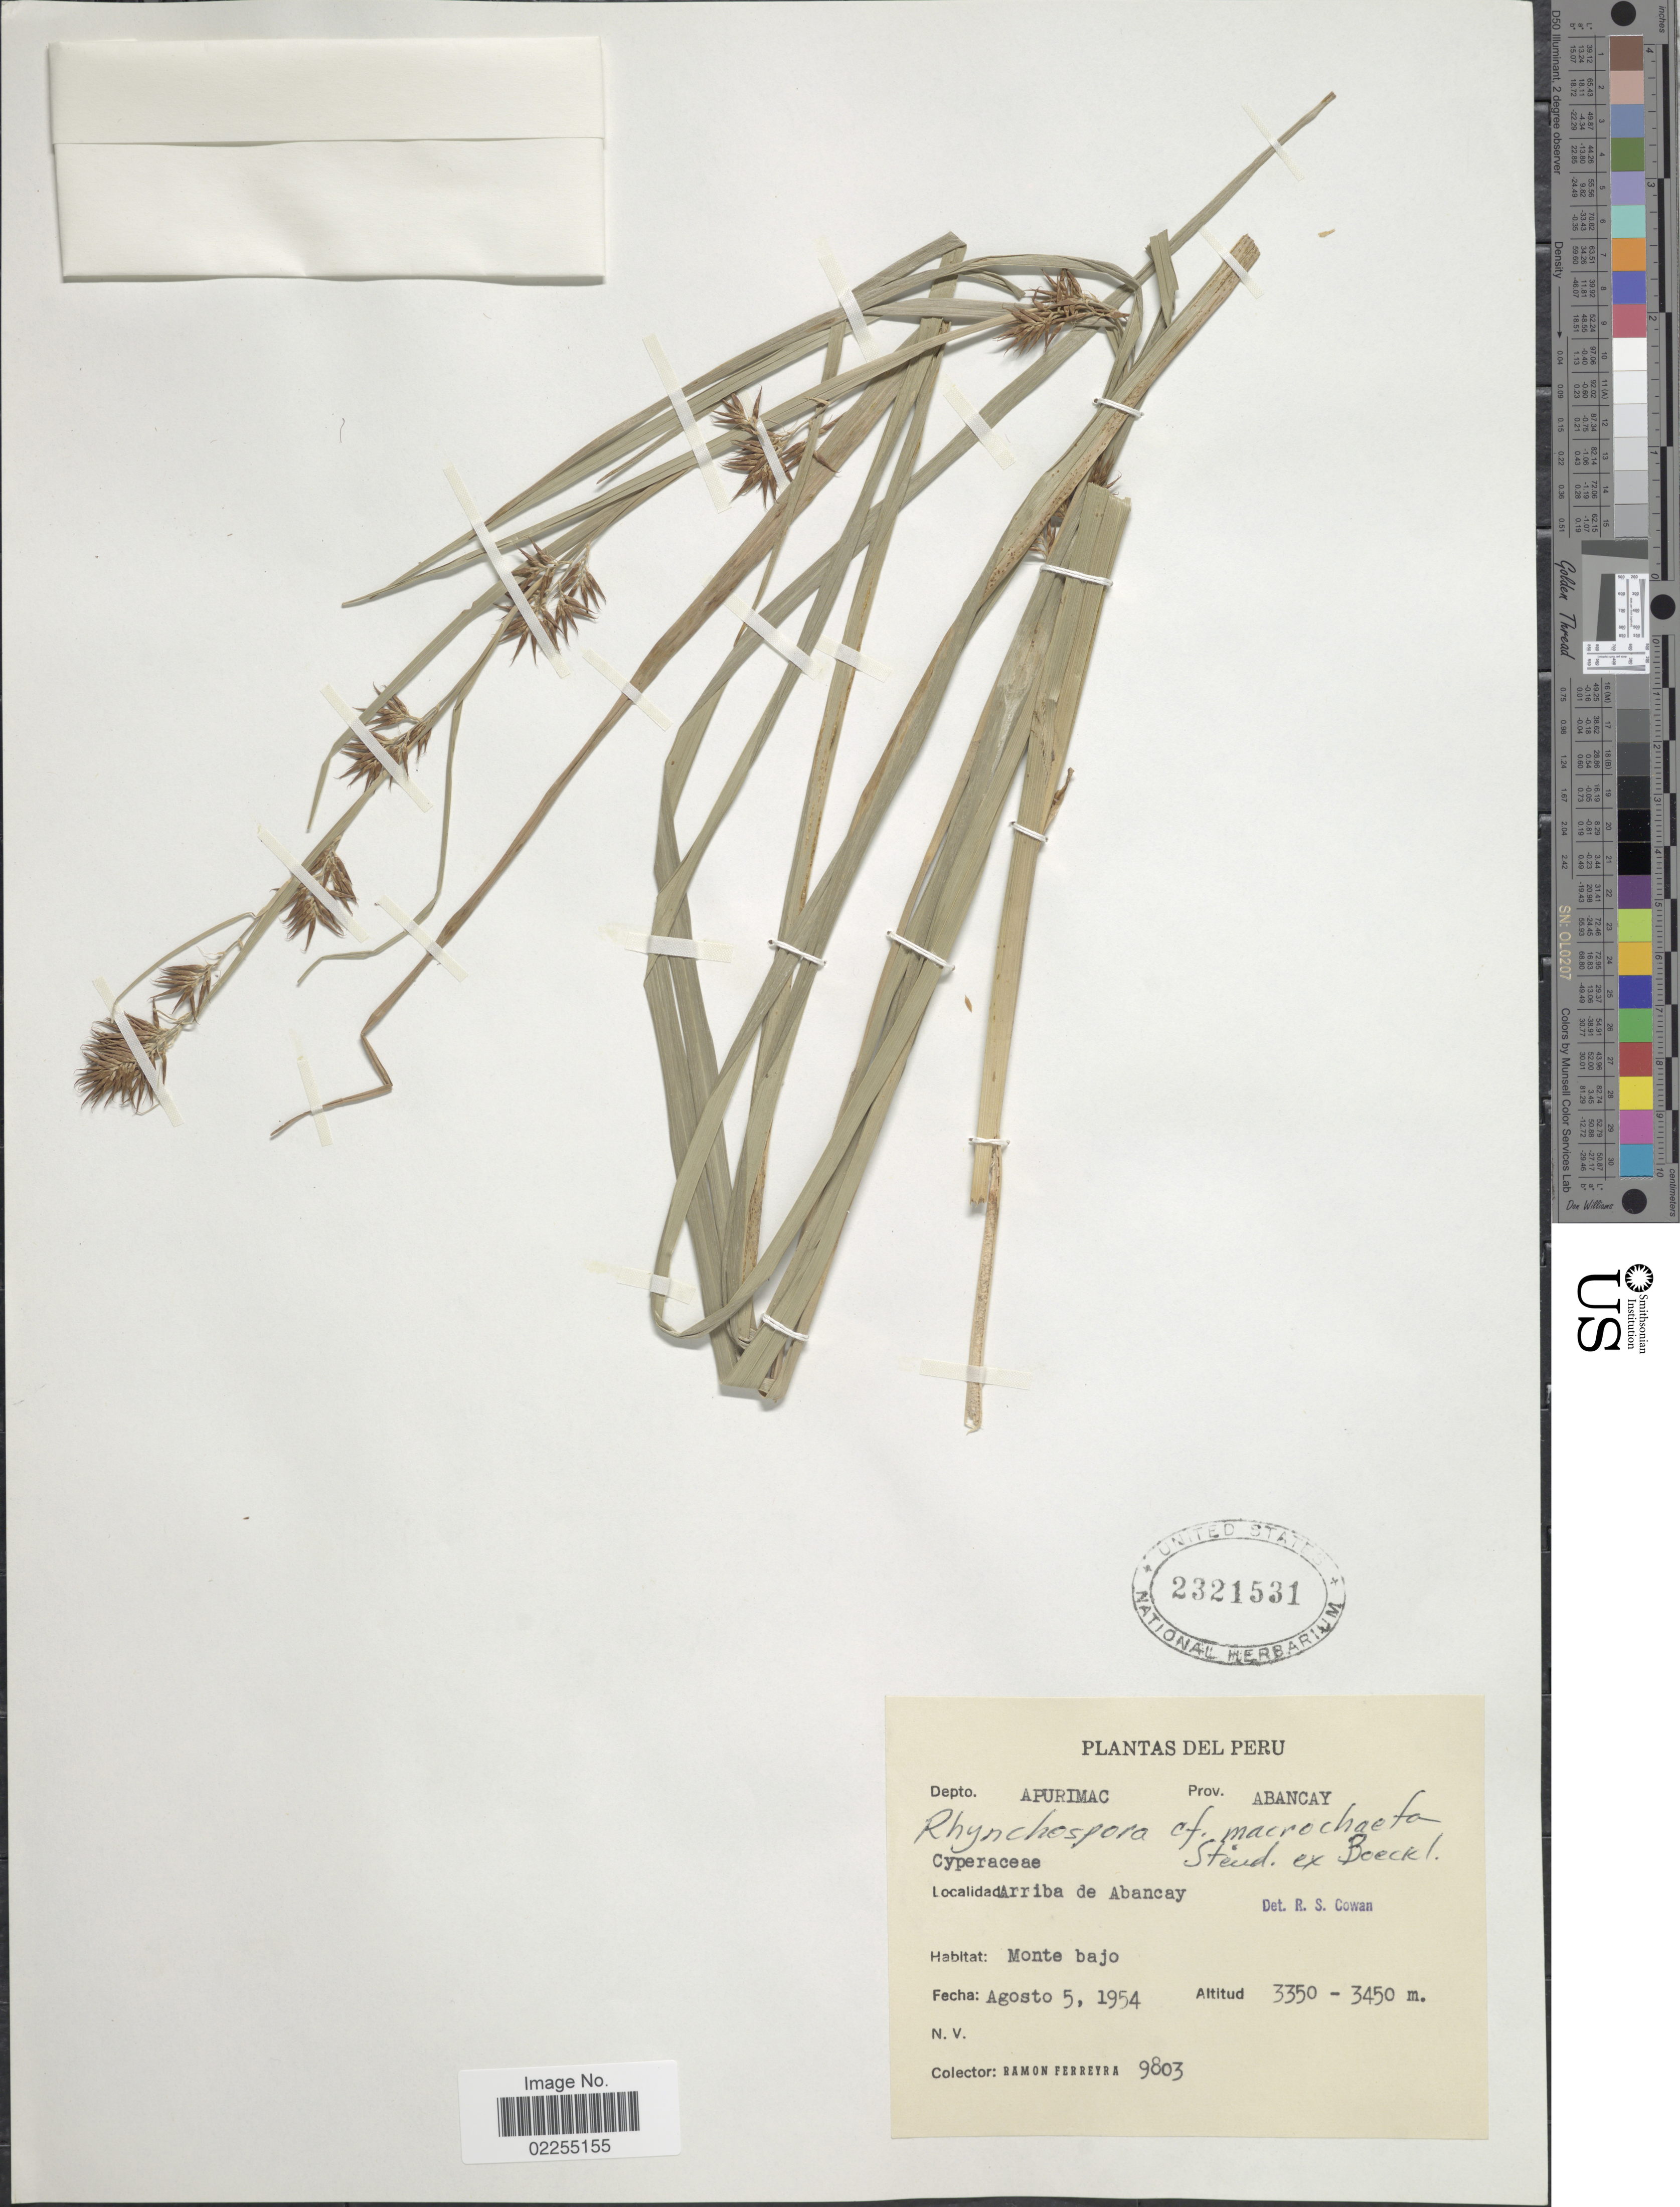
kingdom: Plantae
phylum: Tracheophyta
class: Liliopsida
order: Poales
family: Cyperaceae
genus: Rhynchospora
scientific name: Rhynchospora macrochaeta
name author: Steud. ex Boeckeler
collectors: R. A. Ferreyra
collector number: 9803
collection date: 1954-08-05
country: Peru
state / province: Apurímac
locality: Depto. Apurimac. prov. Abancay. Arriba de Abancay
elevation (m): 3350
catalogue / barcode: US 2321531